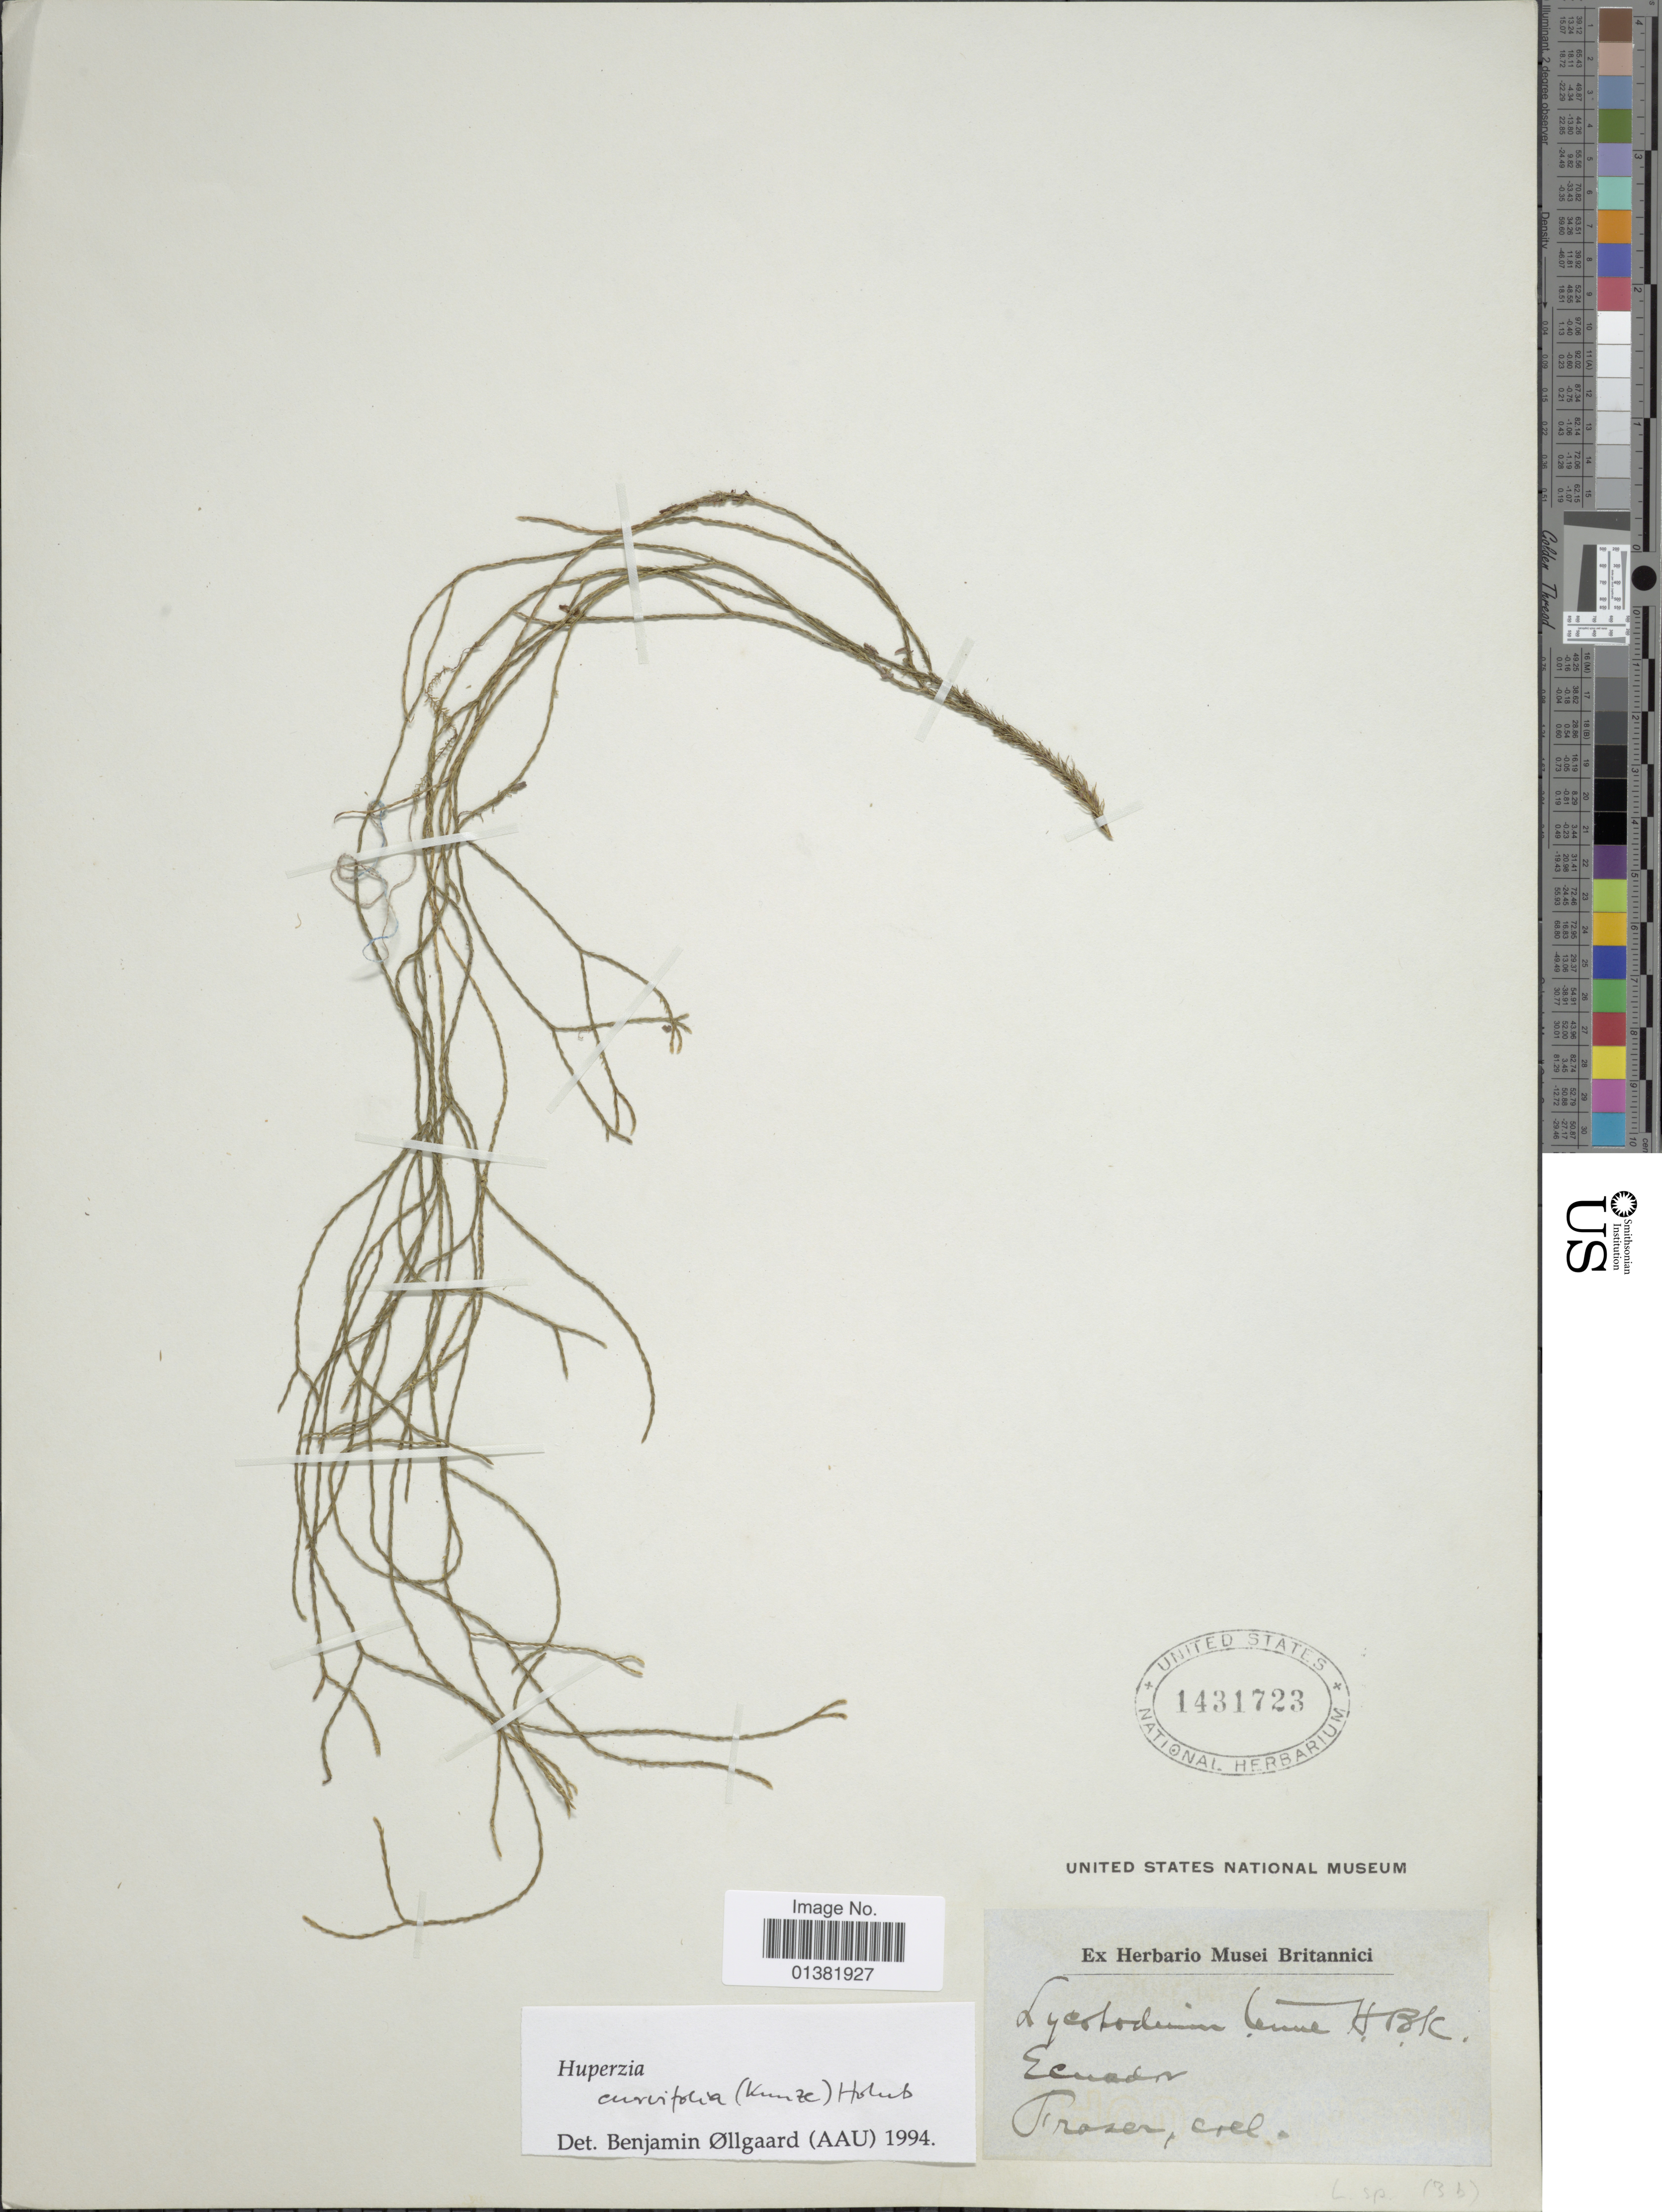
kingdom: Plantae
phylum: Tracheophyta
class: Lycopodiopsida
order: Lycopodiales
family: Lycopodiaceae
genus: Phlegmariurus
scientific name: Phlegmariurus curvifolius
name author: (Kunze) B. Øllg.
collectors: Frozer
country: Ecuador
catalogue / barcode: US 1431723